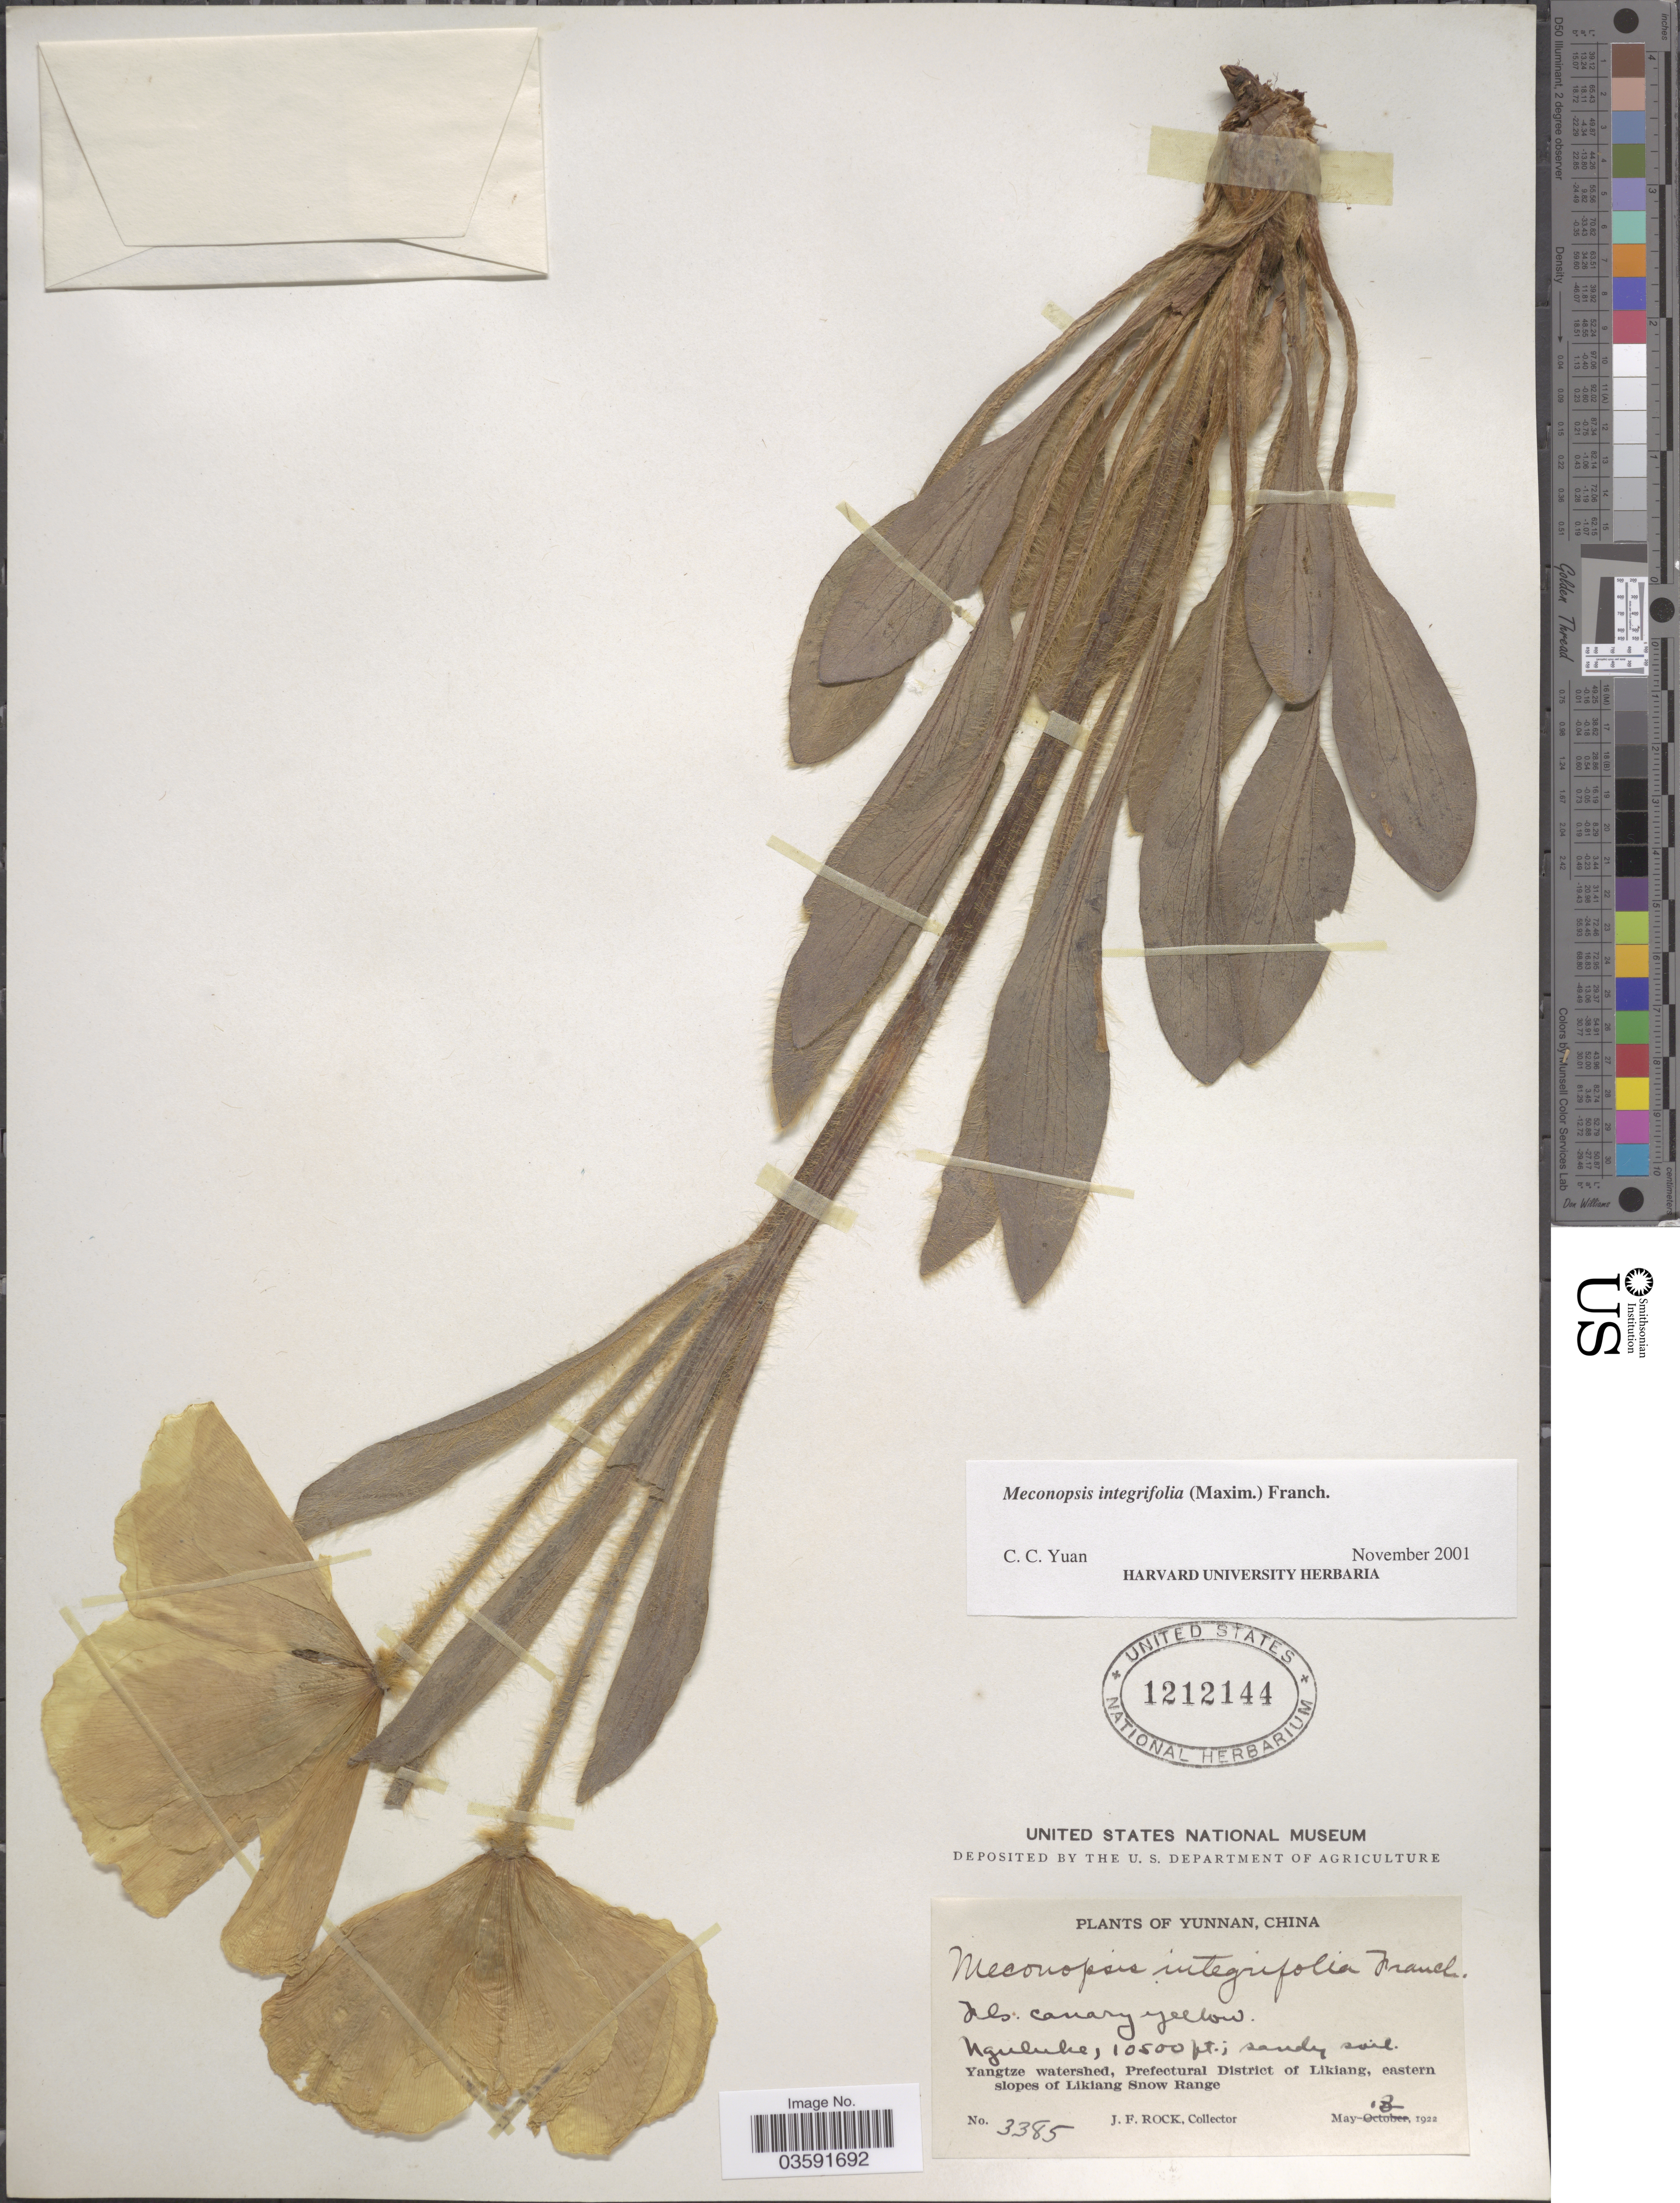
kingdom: Plantae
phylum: Tracheophyta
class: Magnoliopsida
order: Ranunculales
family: Papaveraceae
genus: Meconopsis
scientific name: Meconopsis integrifolia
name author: (Maxim.) Franch.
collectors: J. Rock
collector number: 3385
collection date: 1922-05-18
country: China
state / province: Yunnan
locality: Nguluke. Yangtze watershed, Prefectural District of Likiang, eastern slopes of Likiang Snow Range.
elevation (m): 3200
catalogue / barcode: US 1212144